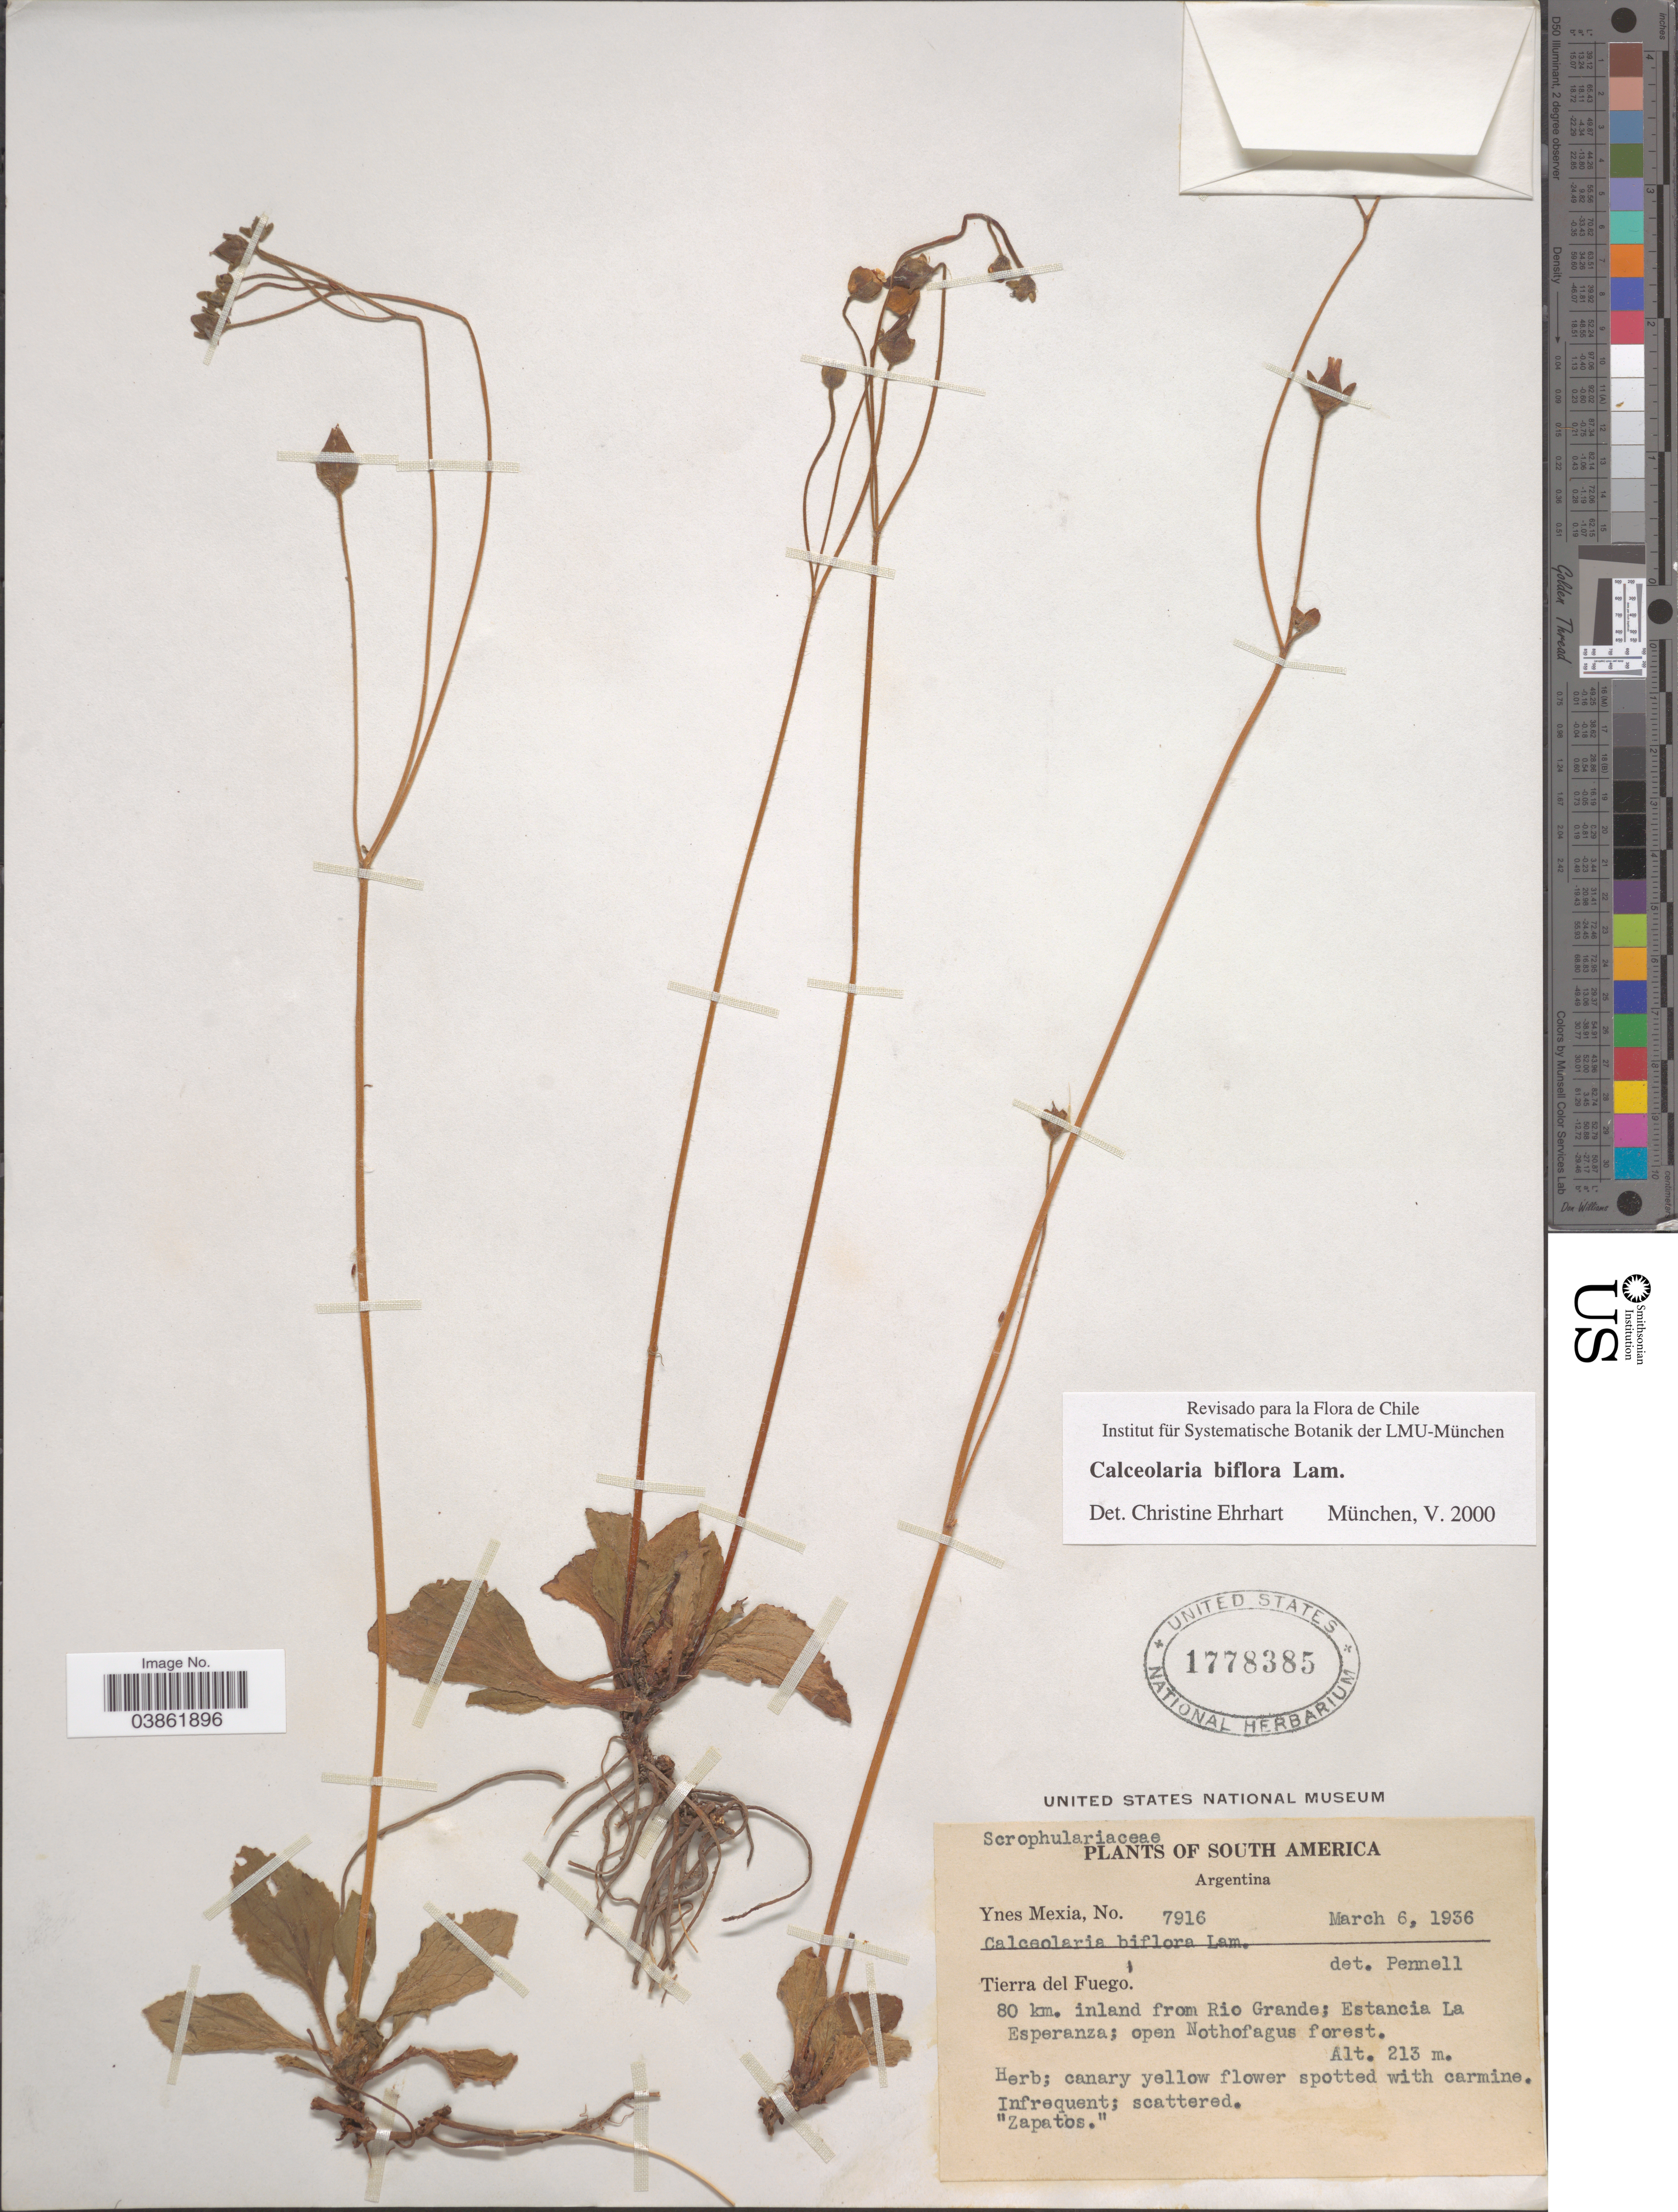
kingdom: Plantae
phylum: Tracheophyta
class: Magnoliopsida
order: Lamiales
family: Calceolariaceae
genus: Calceolaria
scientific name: Calceolaria biflora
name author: Lam.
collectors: Y. Mexia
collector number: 7916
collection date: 1936-03-06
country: Argentina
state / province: Tierra del Fuego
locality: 80 km. inland from Rio Grande; Estancia La Esperanza.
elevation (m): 213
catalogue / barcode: US 1778385